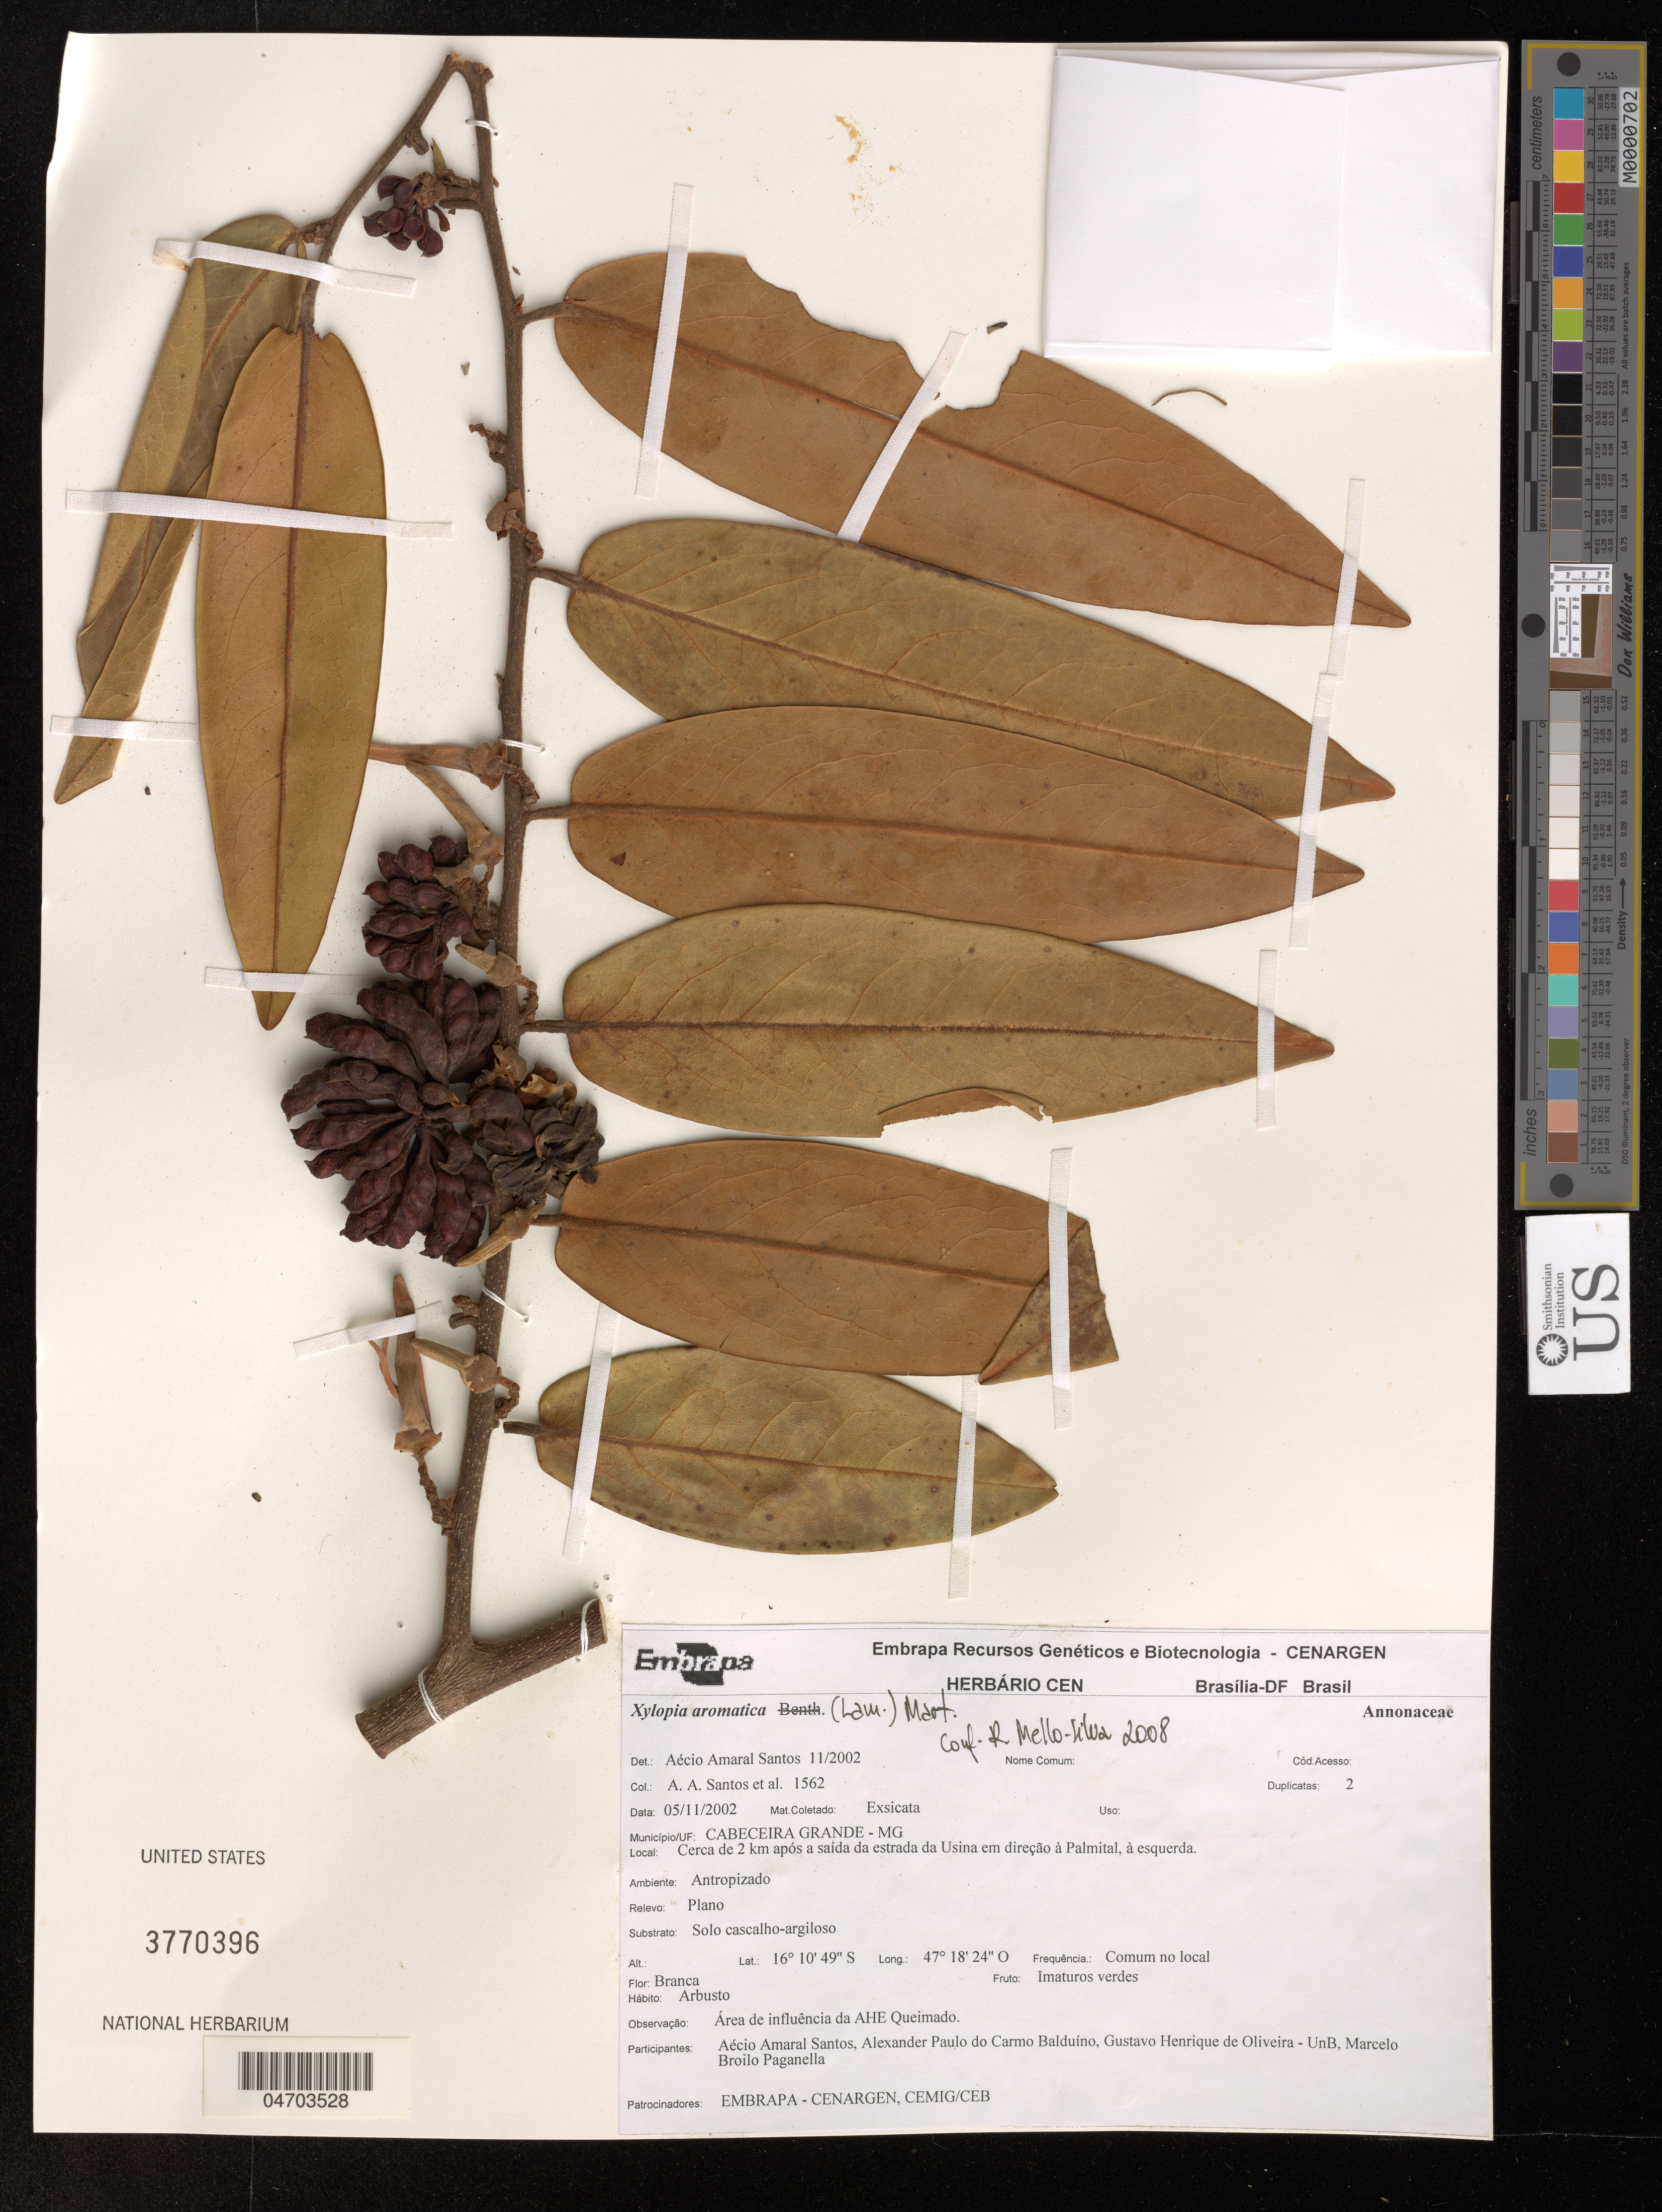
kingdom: Plantae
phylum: Tracheophyta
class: Magnoliopsida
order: Magnoliales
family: Annonaceae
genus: Xylopia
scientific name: Xylopia aromatica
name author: (Lam.) Mart.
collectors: A. Santos & et al.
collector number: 1562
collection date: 2002-11-05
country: Brazil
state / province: Minas Gerais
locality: Cabeceira Grande. Cerca de 2 km após a saída da estrada da Usina em direção à Palmital, à esquerda.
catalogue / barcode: US 3770396